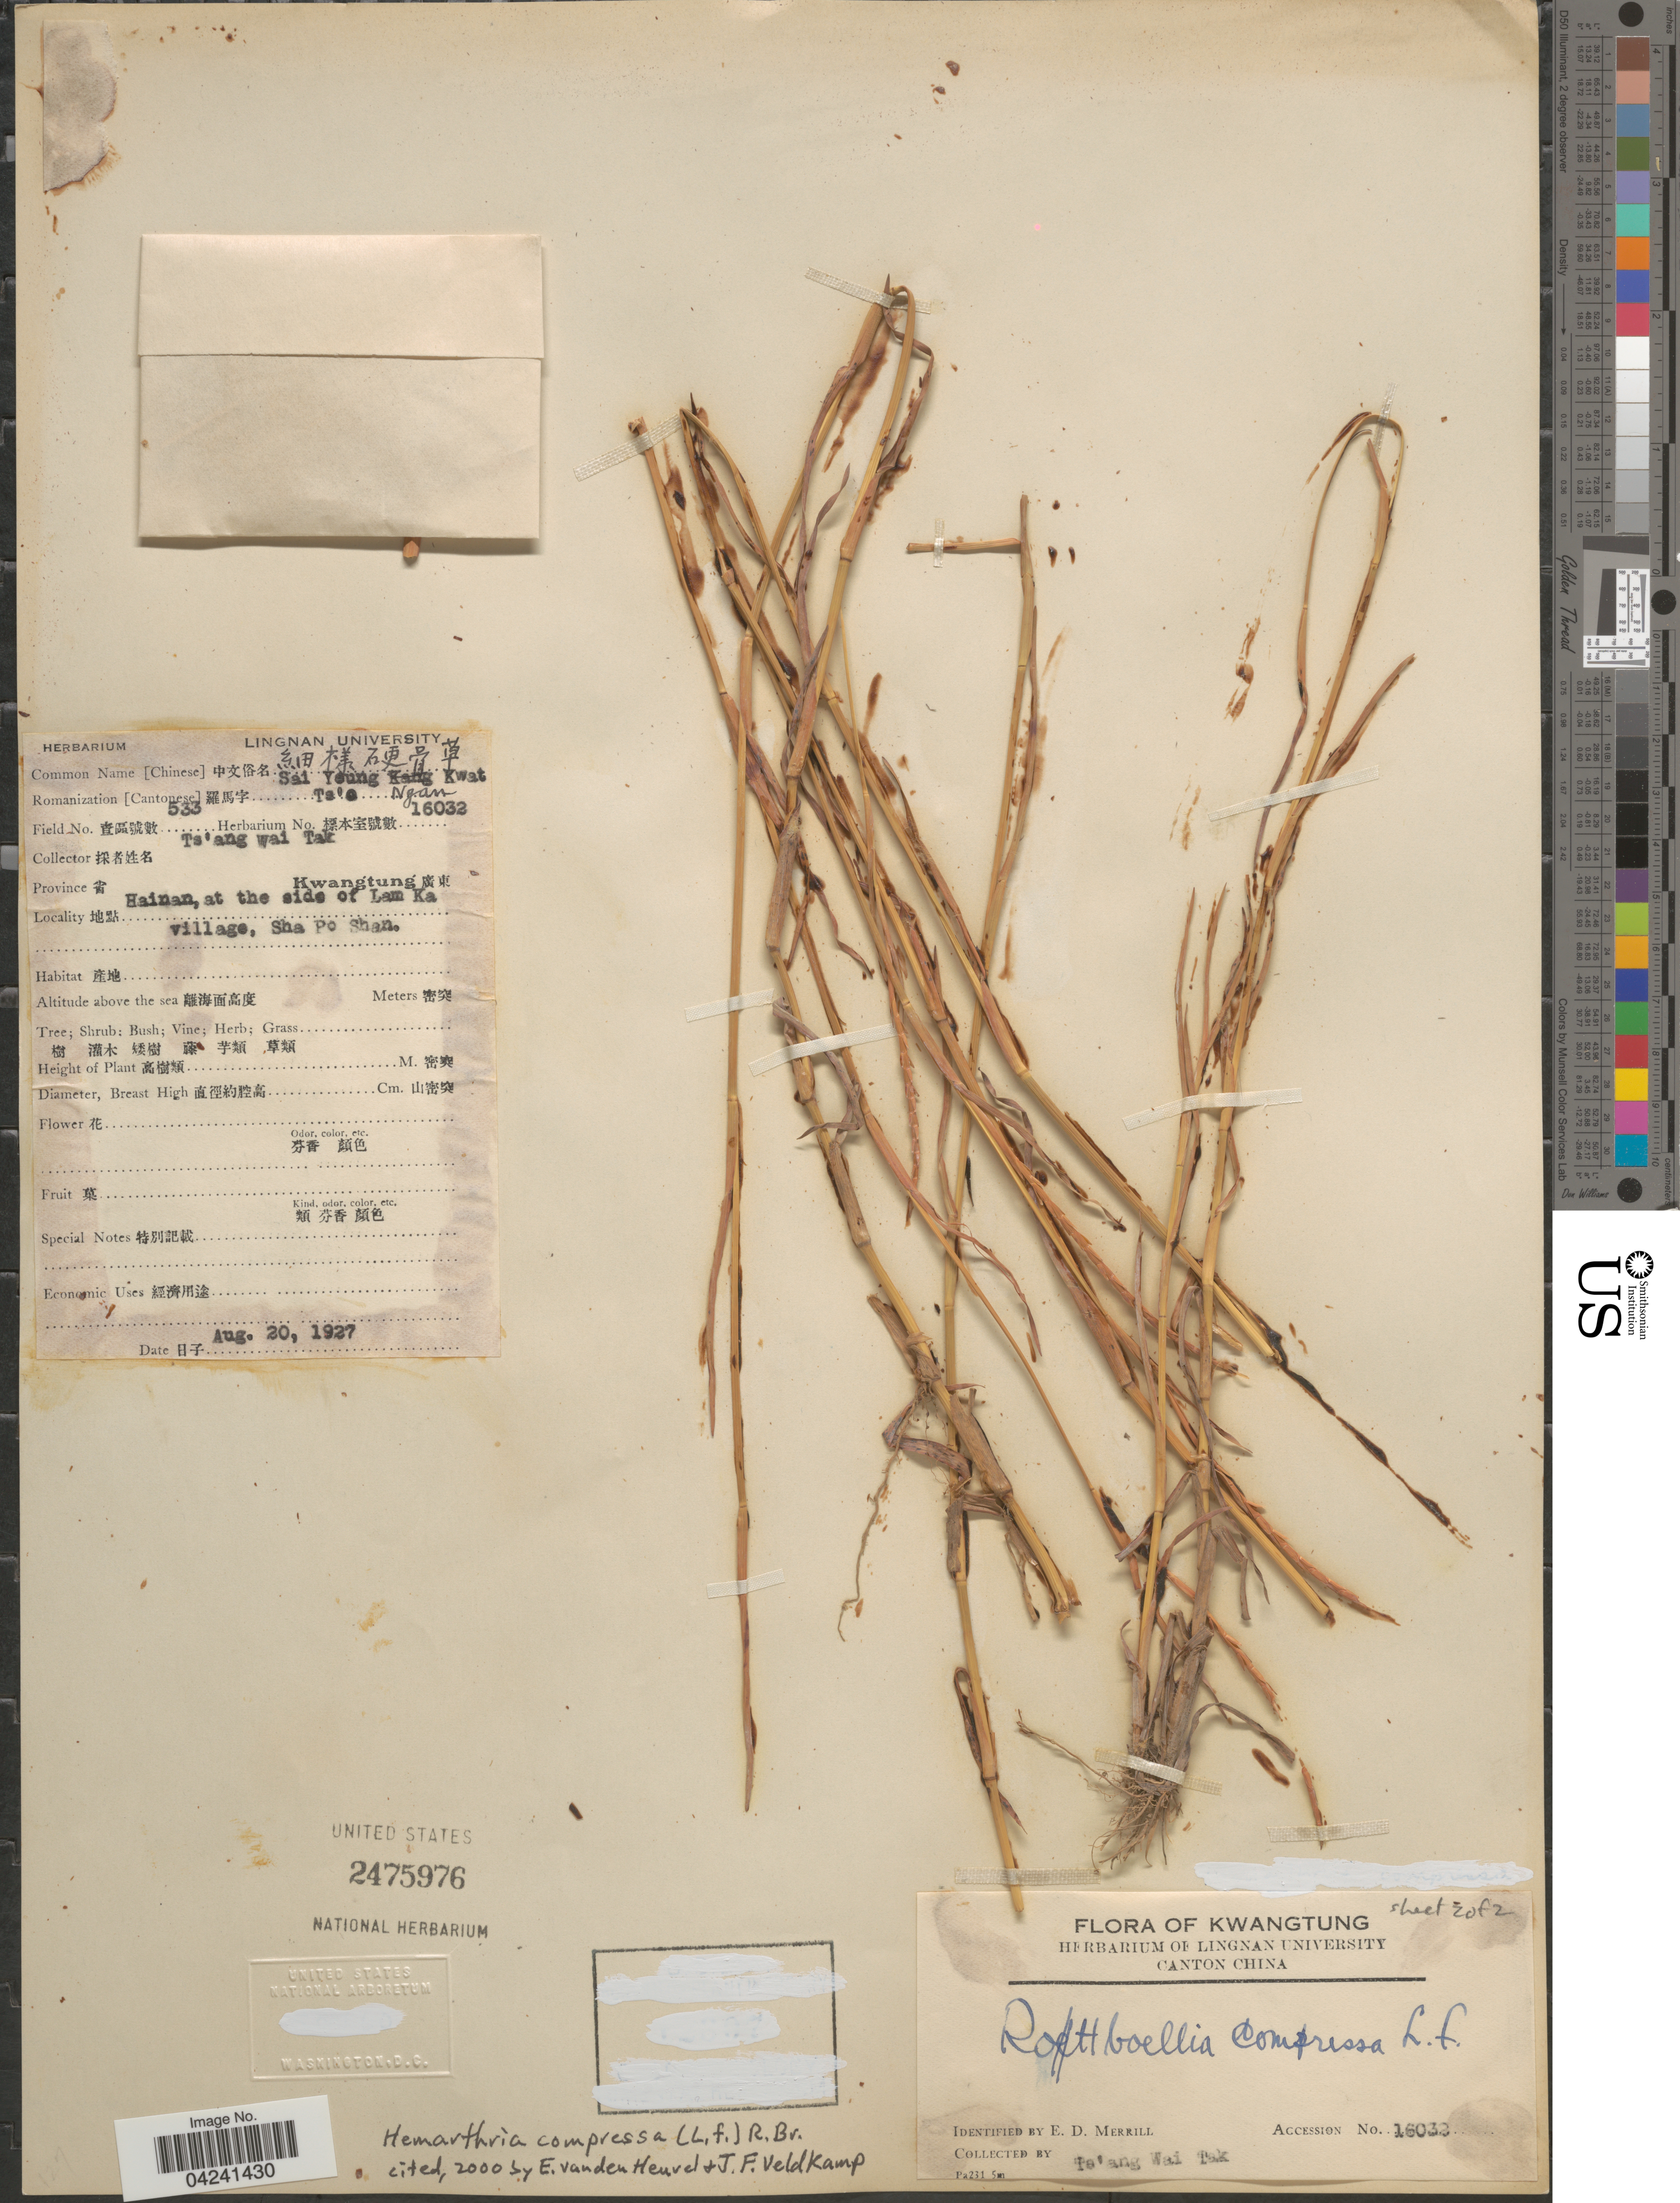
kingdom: Plantae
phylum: Tracheophyta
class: Liliopsida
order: Poales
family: Poaceae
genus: Hemarthria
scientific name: Hemarthria compressa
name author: (L.) R. Br.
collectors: W. T. Tsang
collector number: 533/16032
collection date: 1927-08-20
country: China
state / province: Guangdong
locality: Kwangtung. Hainan, at the side of Lam Ka village, Sha Po Shan.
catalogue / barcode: US 2475976